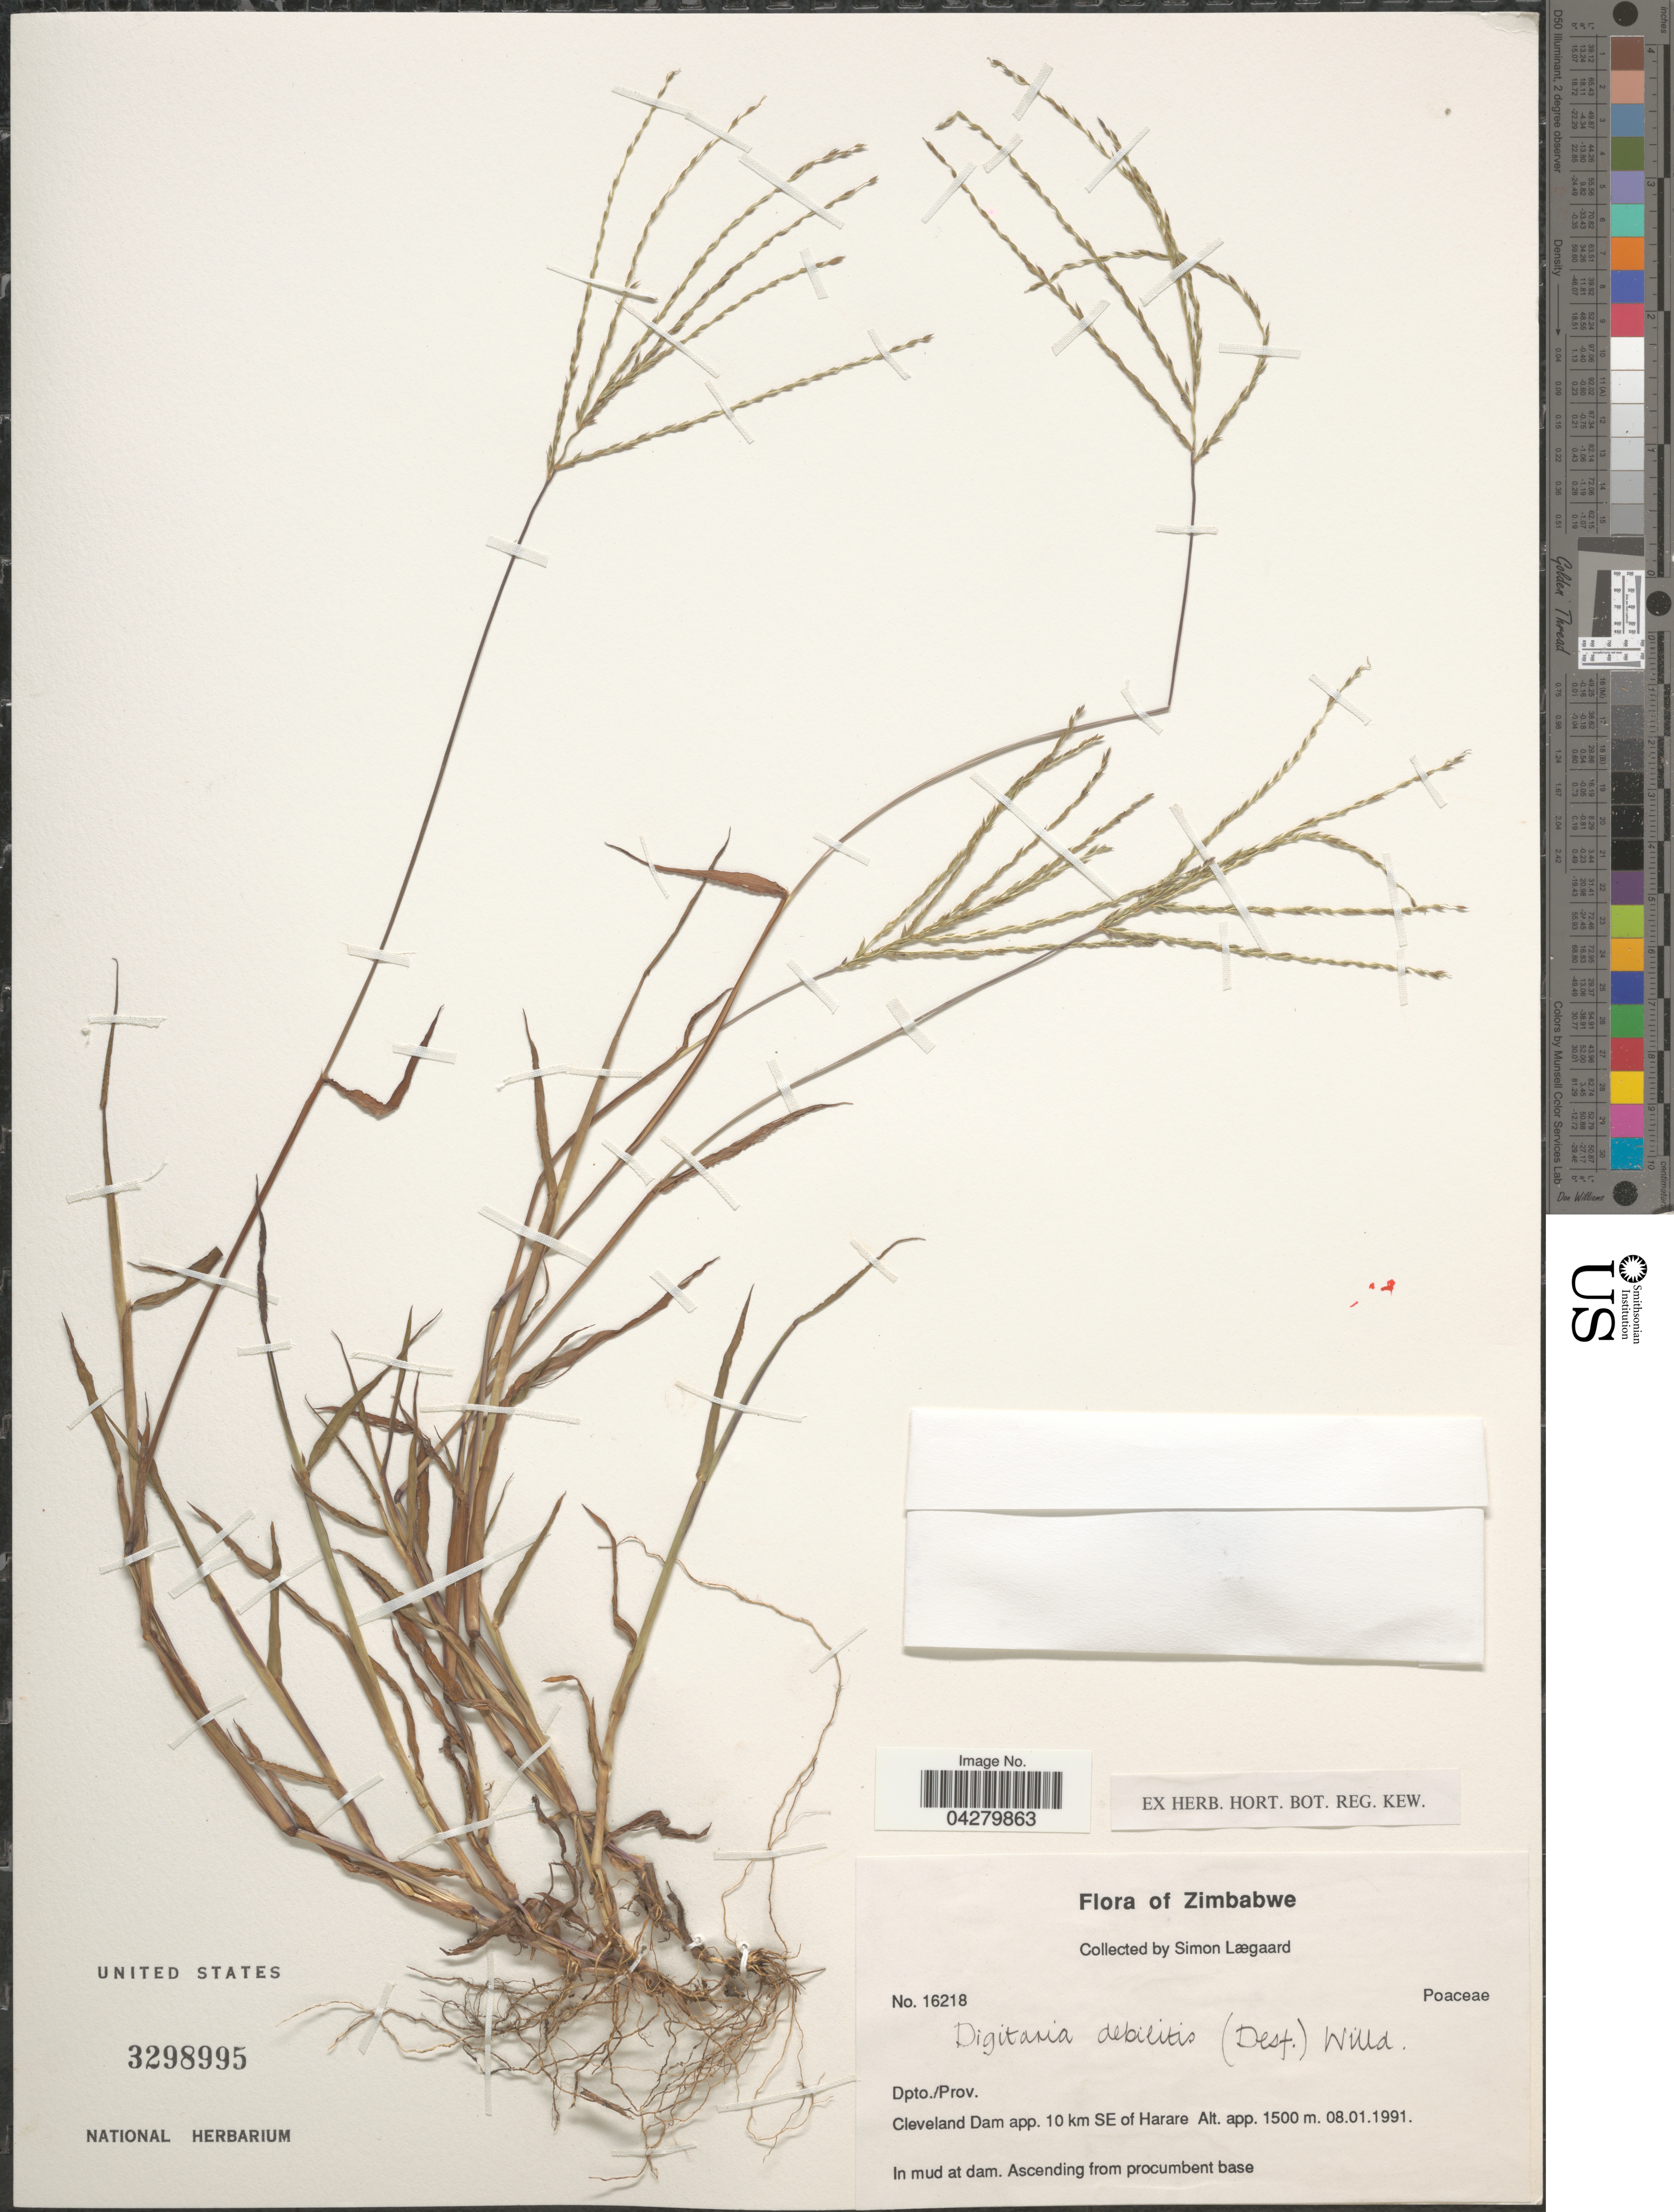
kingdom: Plantae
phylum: Tracheophyta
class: Liliopsida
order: Poales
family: Poaceae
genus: Digitaria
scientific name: Digitaria debilis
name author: (Desf.) Willd.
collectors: S. Lægaard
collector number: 16218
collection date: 1991-01-08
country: Zimbabwe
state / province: Harare (city)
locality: Dpto./Prov. Cleveland Dam app. 10 km SE of Harare.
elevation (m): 1500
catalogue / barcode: US 3298995